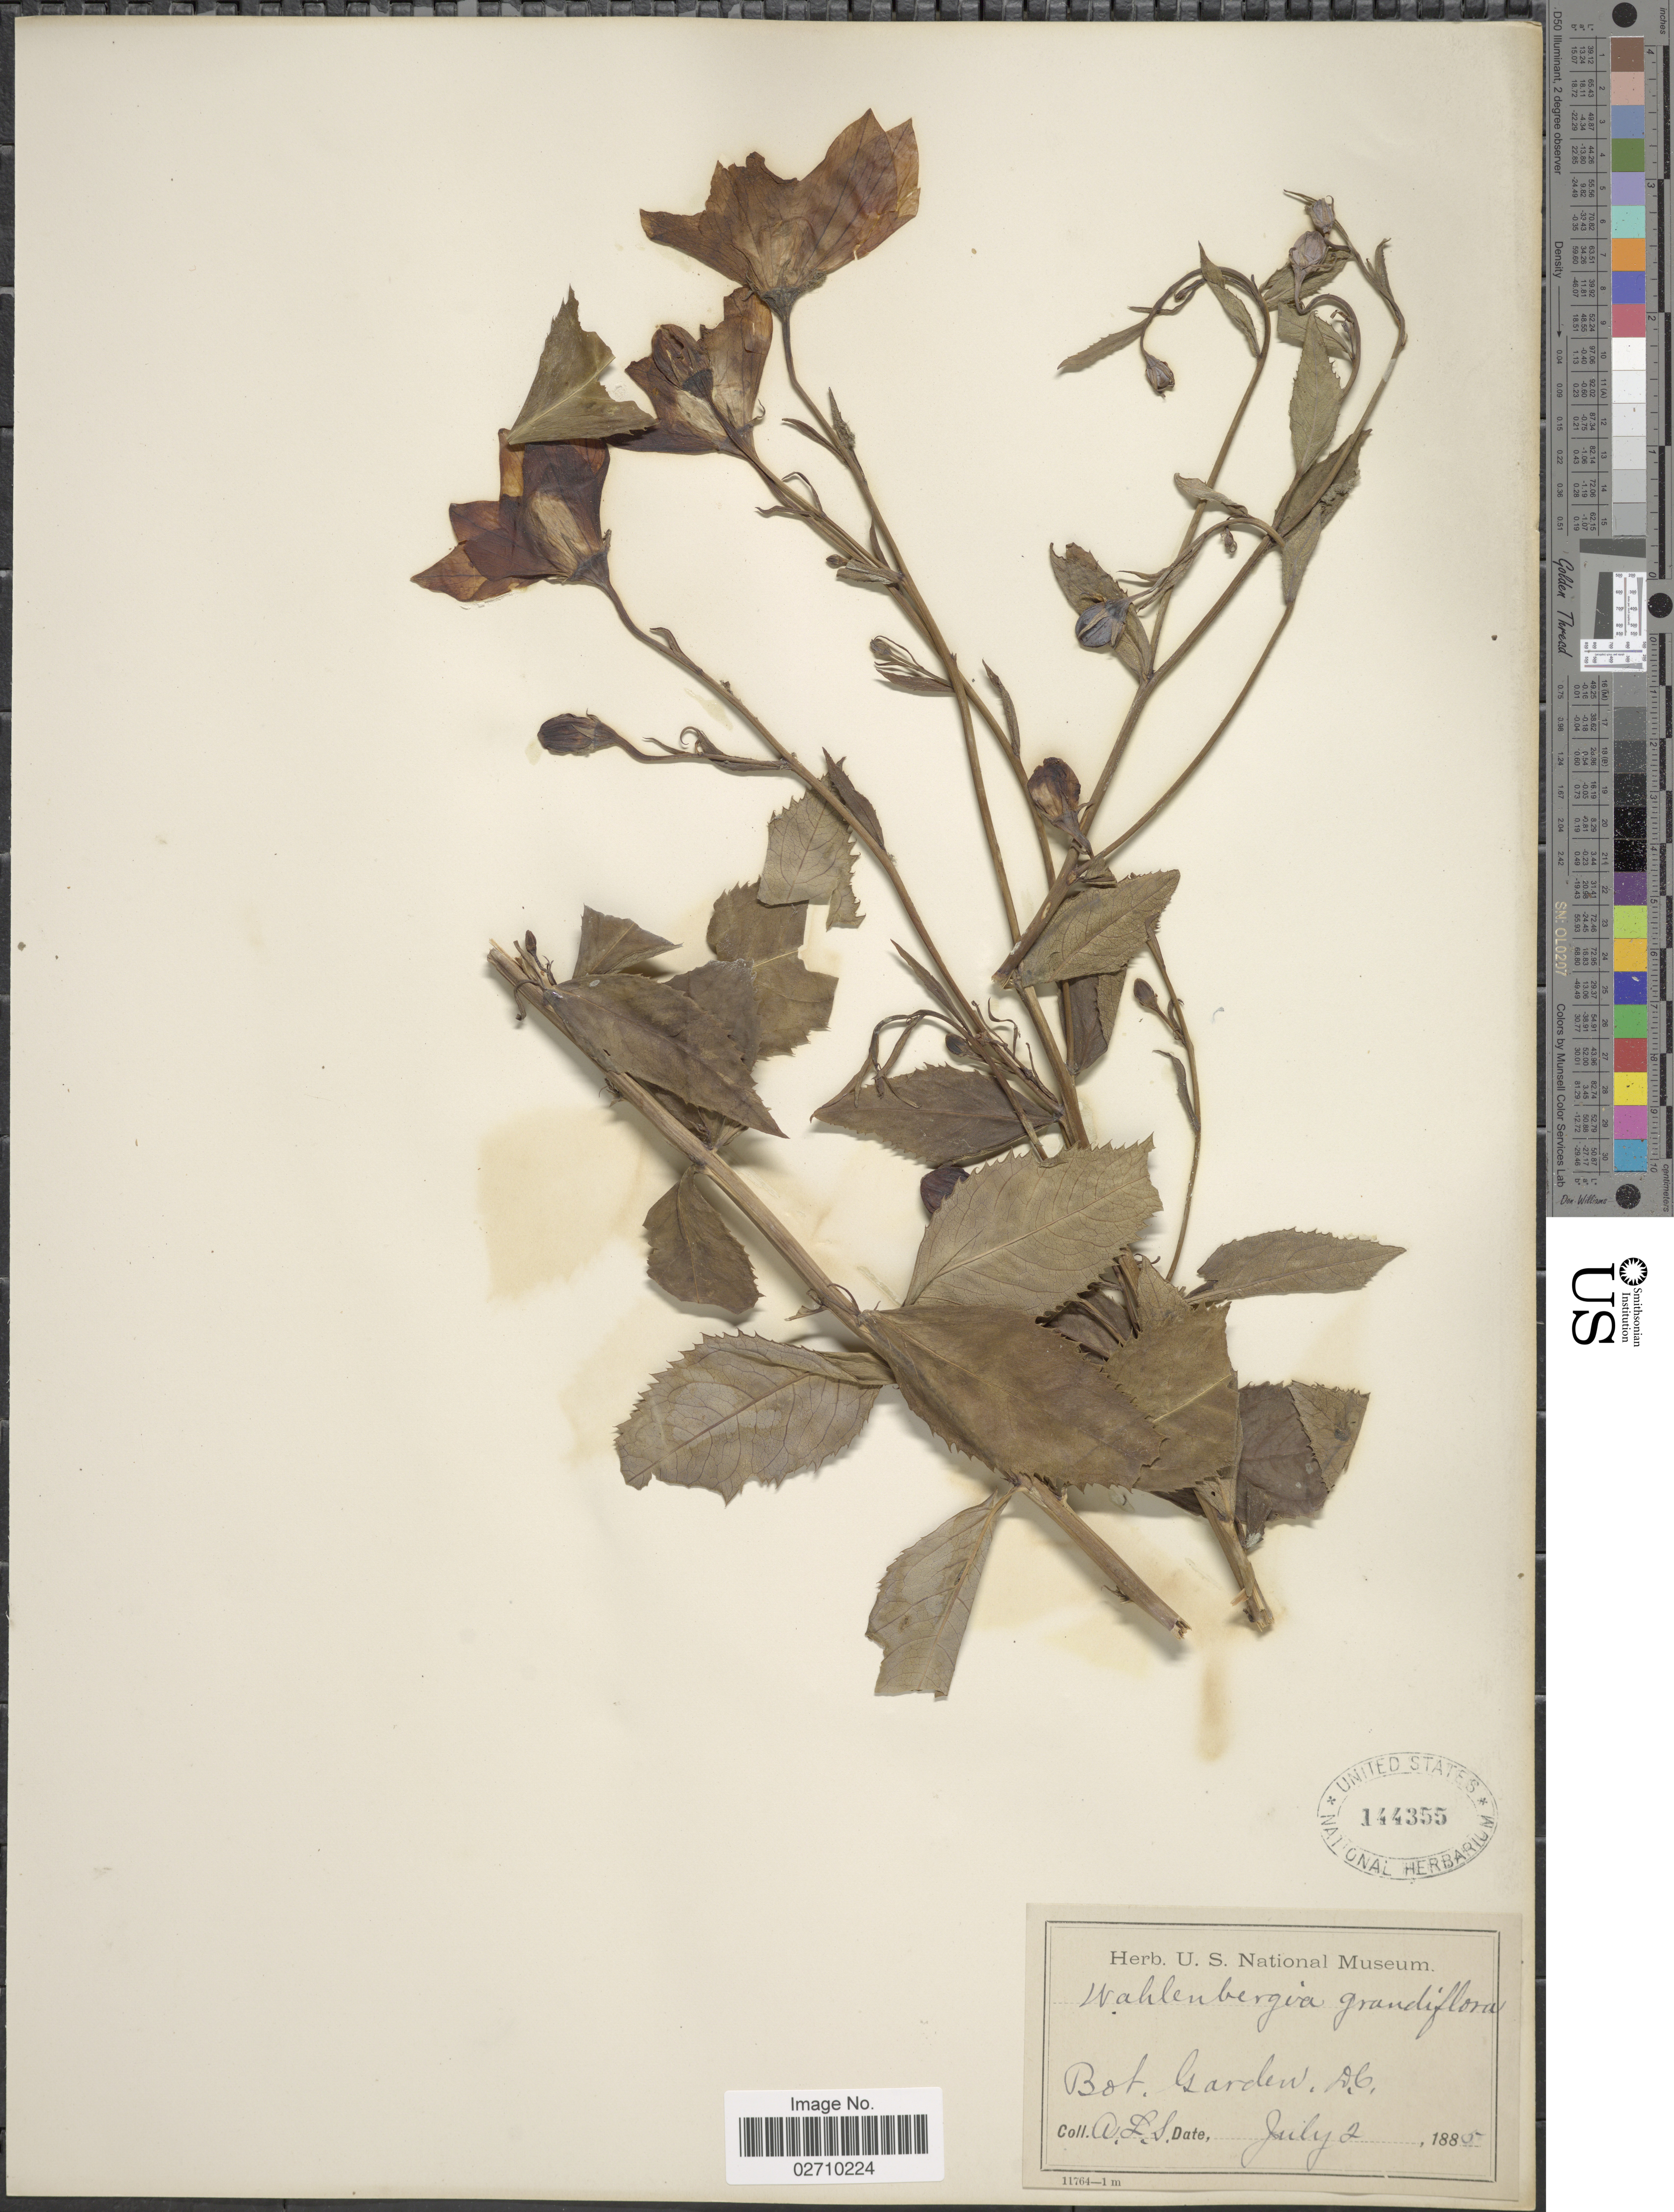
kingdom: Plantae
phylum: Tracheophyta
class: Magnoliopsida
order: Asterales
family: Campanulaceae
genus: Wahlenbergia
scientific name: Wahlenbergia grandiflora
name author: Brehmer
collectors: A. L. S.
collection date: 1885-07-02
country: United States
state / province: District of Columbia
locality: Bot. Garden, D.C.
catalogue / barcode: US 144355